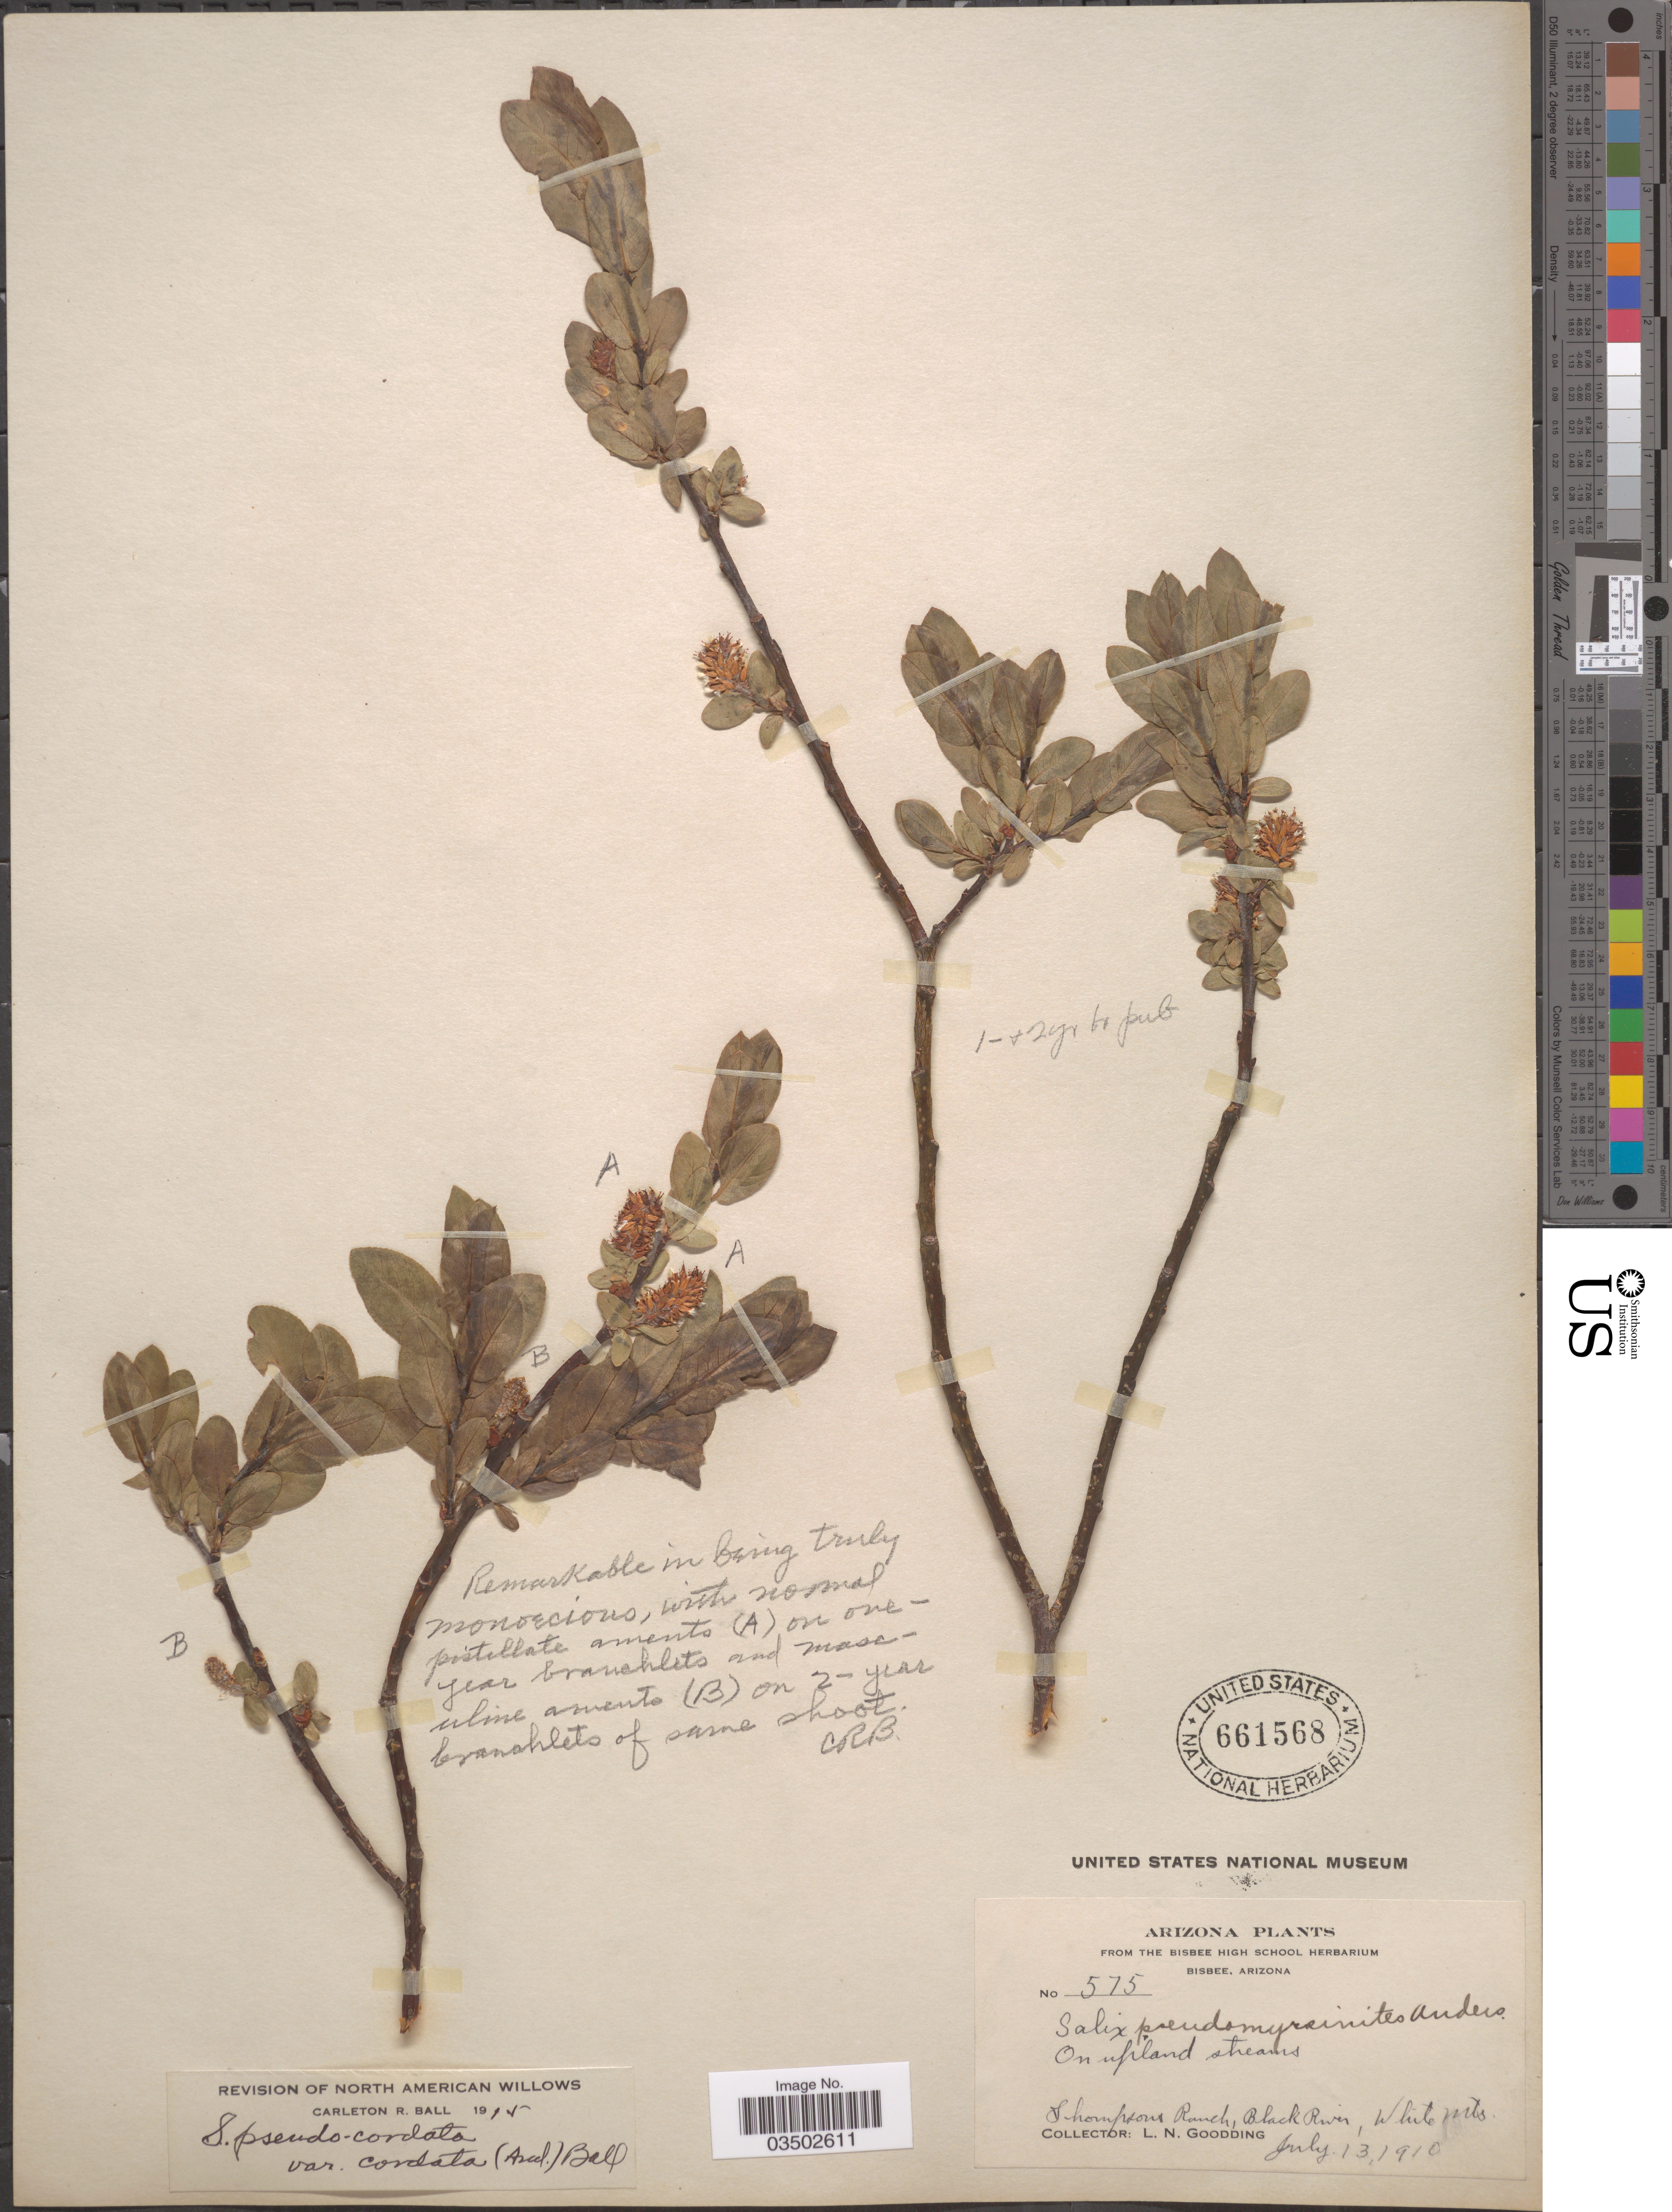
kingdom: Plantae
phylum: Tracheophyta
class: Magnoliopsida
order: Malpighiales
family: Salicaceae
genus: Salix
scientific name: Salix pseudocordata var. cordata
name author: (Andersson) C.R. Ball ex C.K. Schneid.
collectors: L. N. Goodding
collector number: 575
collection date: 1910-07-13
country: United States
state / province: Arizona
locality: On upland streams. Thompsons Ranch, Black River, White Mts.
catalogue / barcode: US 661568